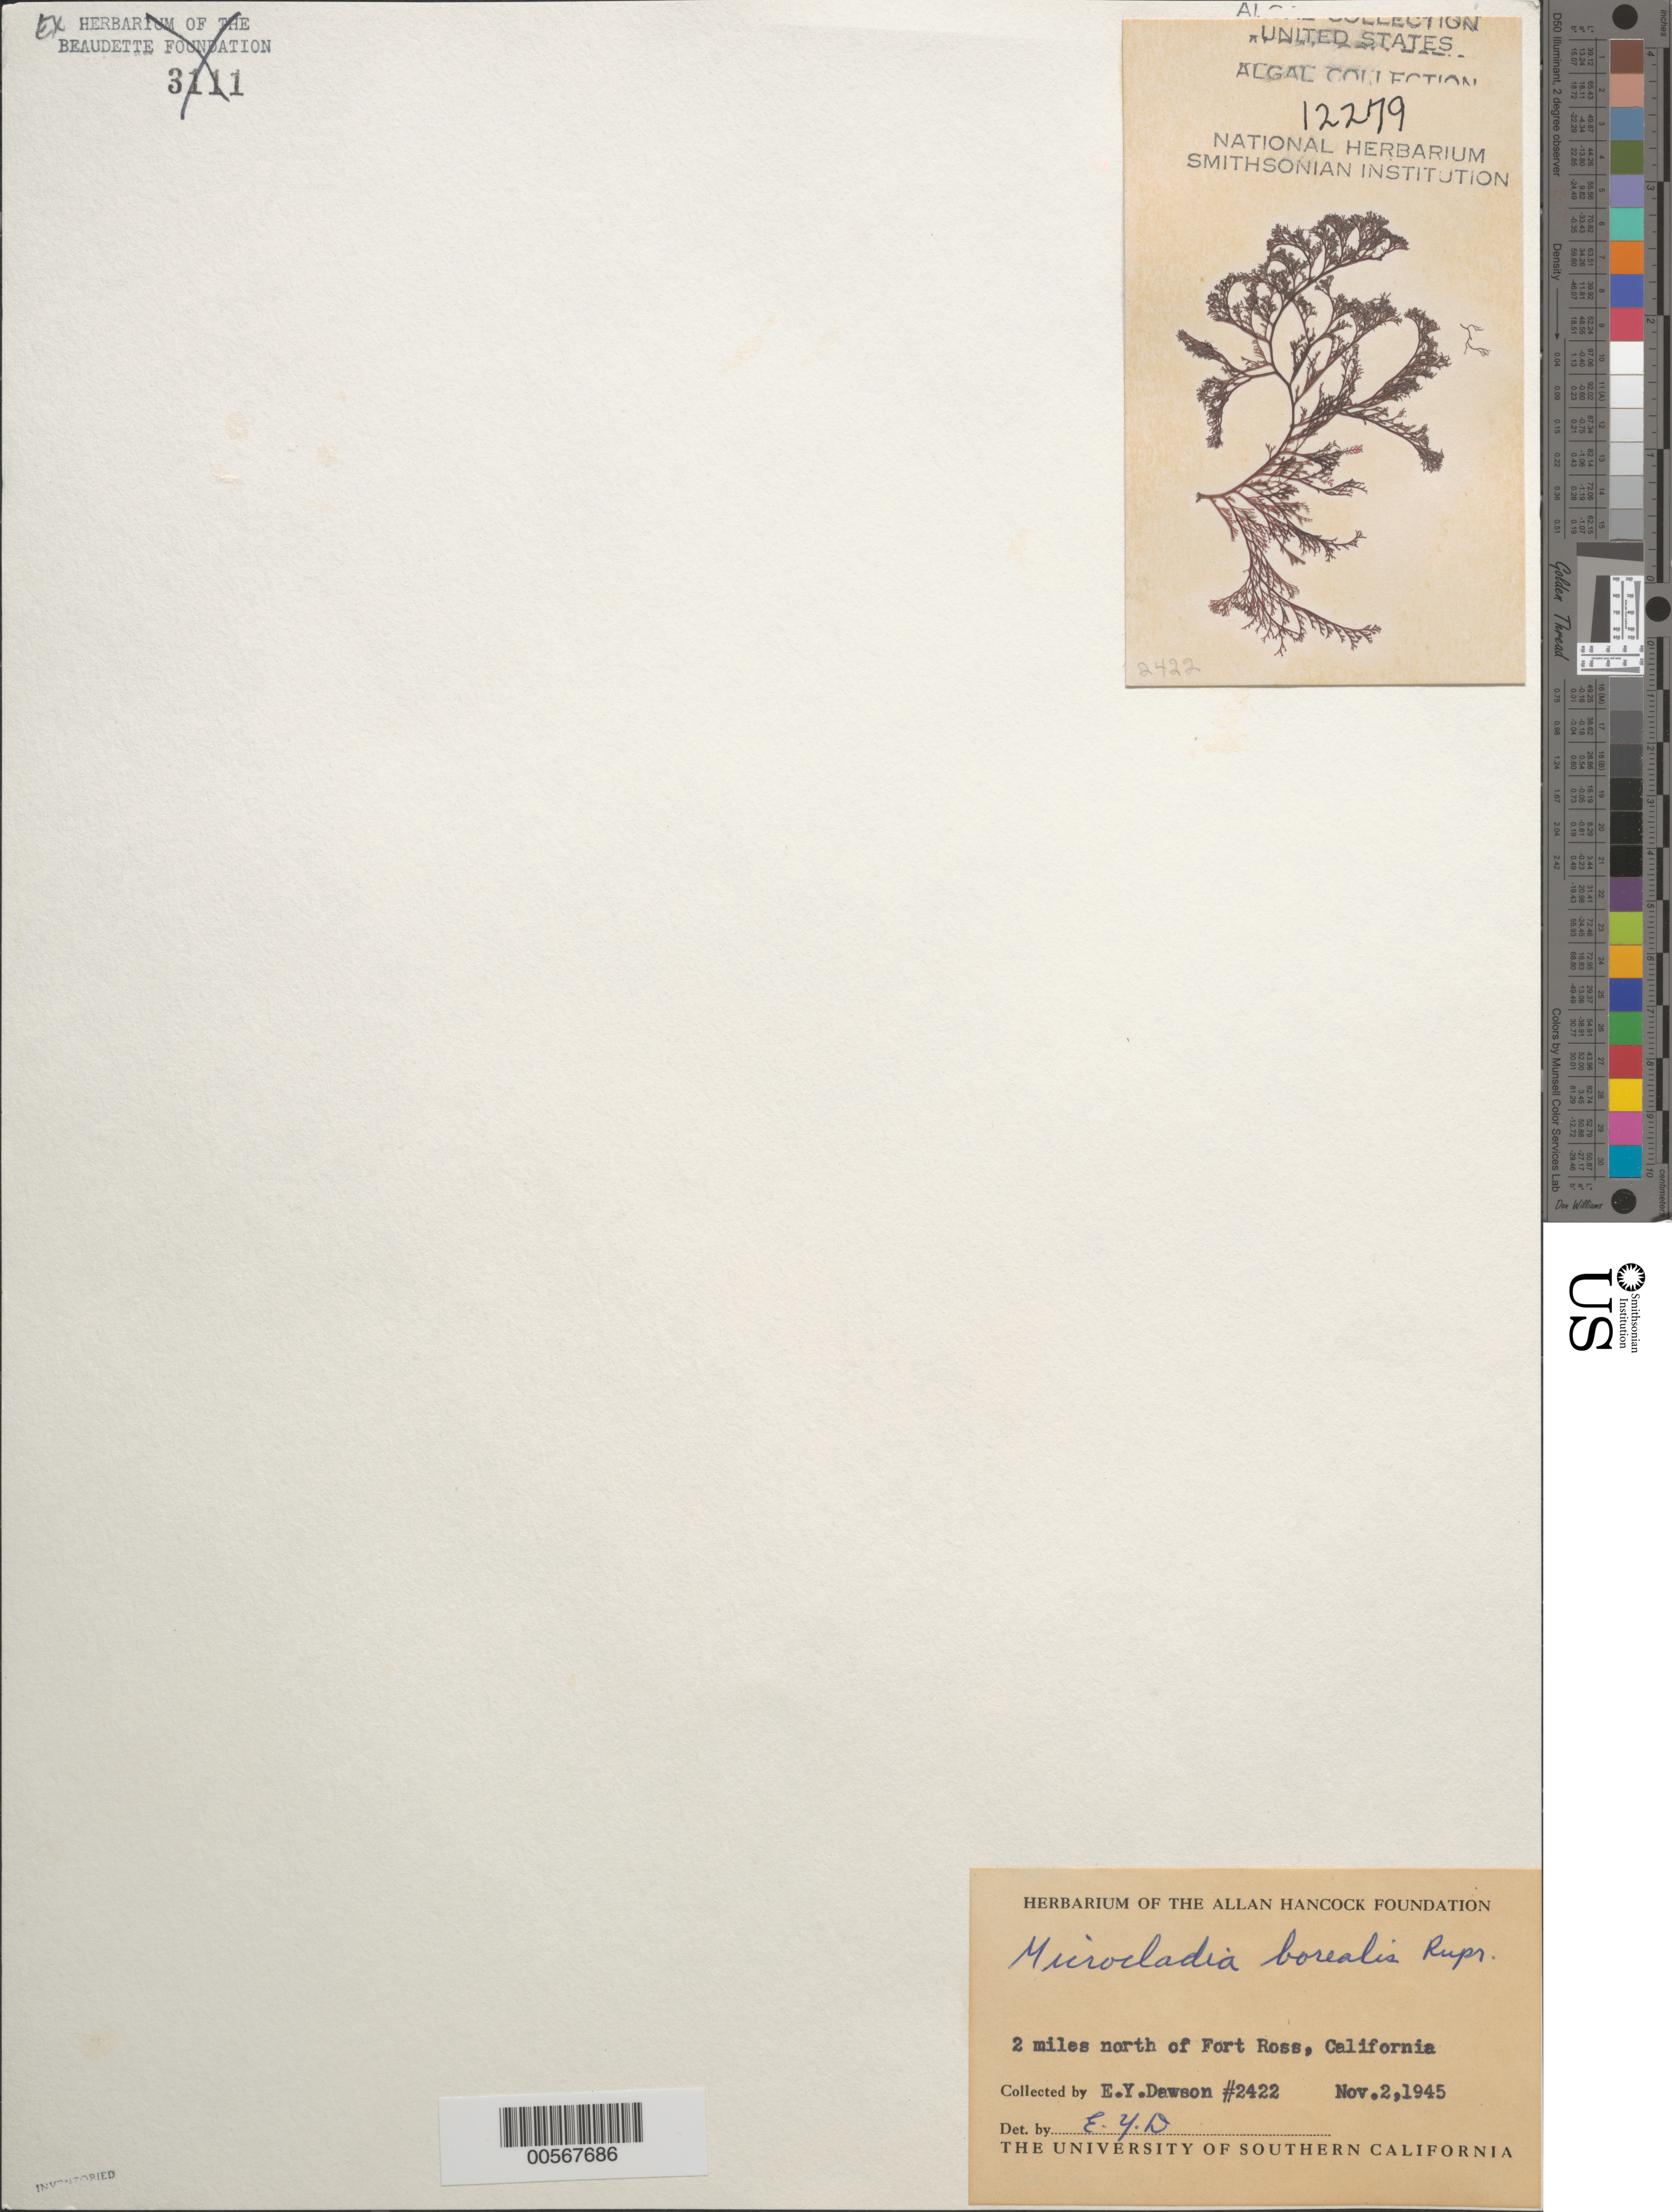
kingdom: Plantae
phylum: Rhodophyta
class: Florideophyceae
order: Ceramiales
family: Ceramiaceae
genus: Microcladia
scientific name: Microcladia borealis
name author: Rupr.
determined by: Dawson, E. Y.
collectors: E. Y. Dawson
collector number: EYD 2422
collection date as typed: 02 Nov 1945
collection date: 1945-11-02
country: United States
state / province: California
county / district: Sonoma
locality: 2 miles north of Fort Ross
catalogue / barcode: US 12279